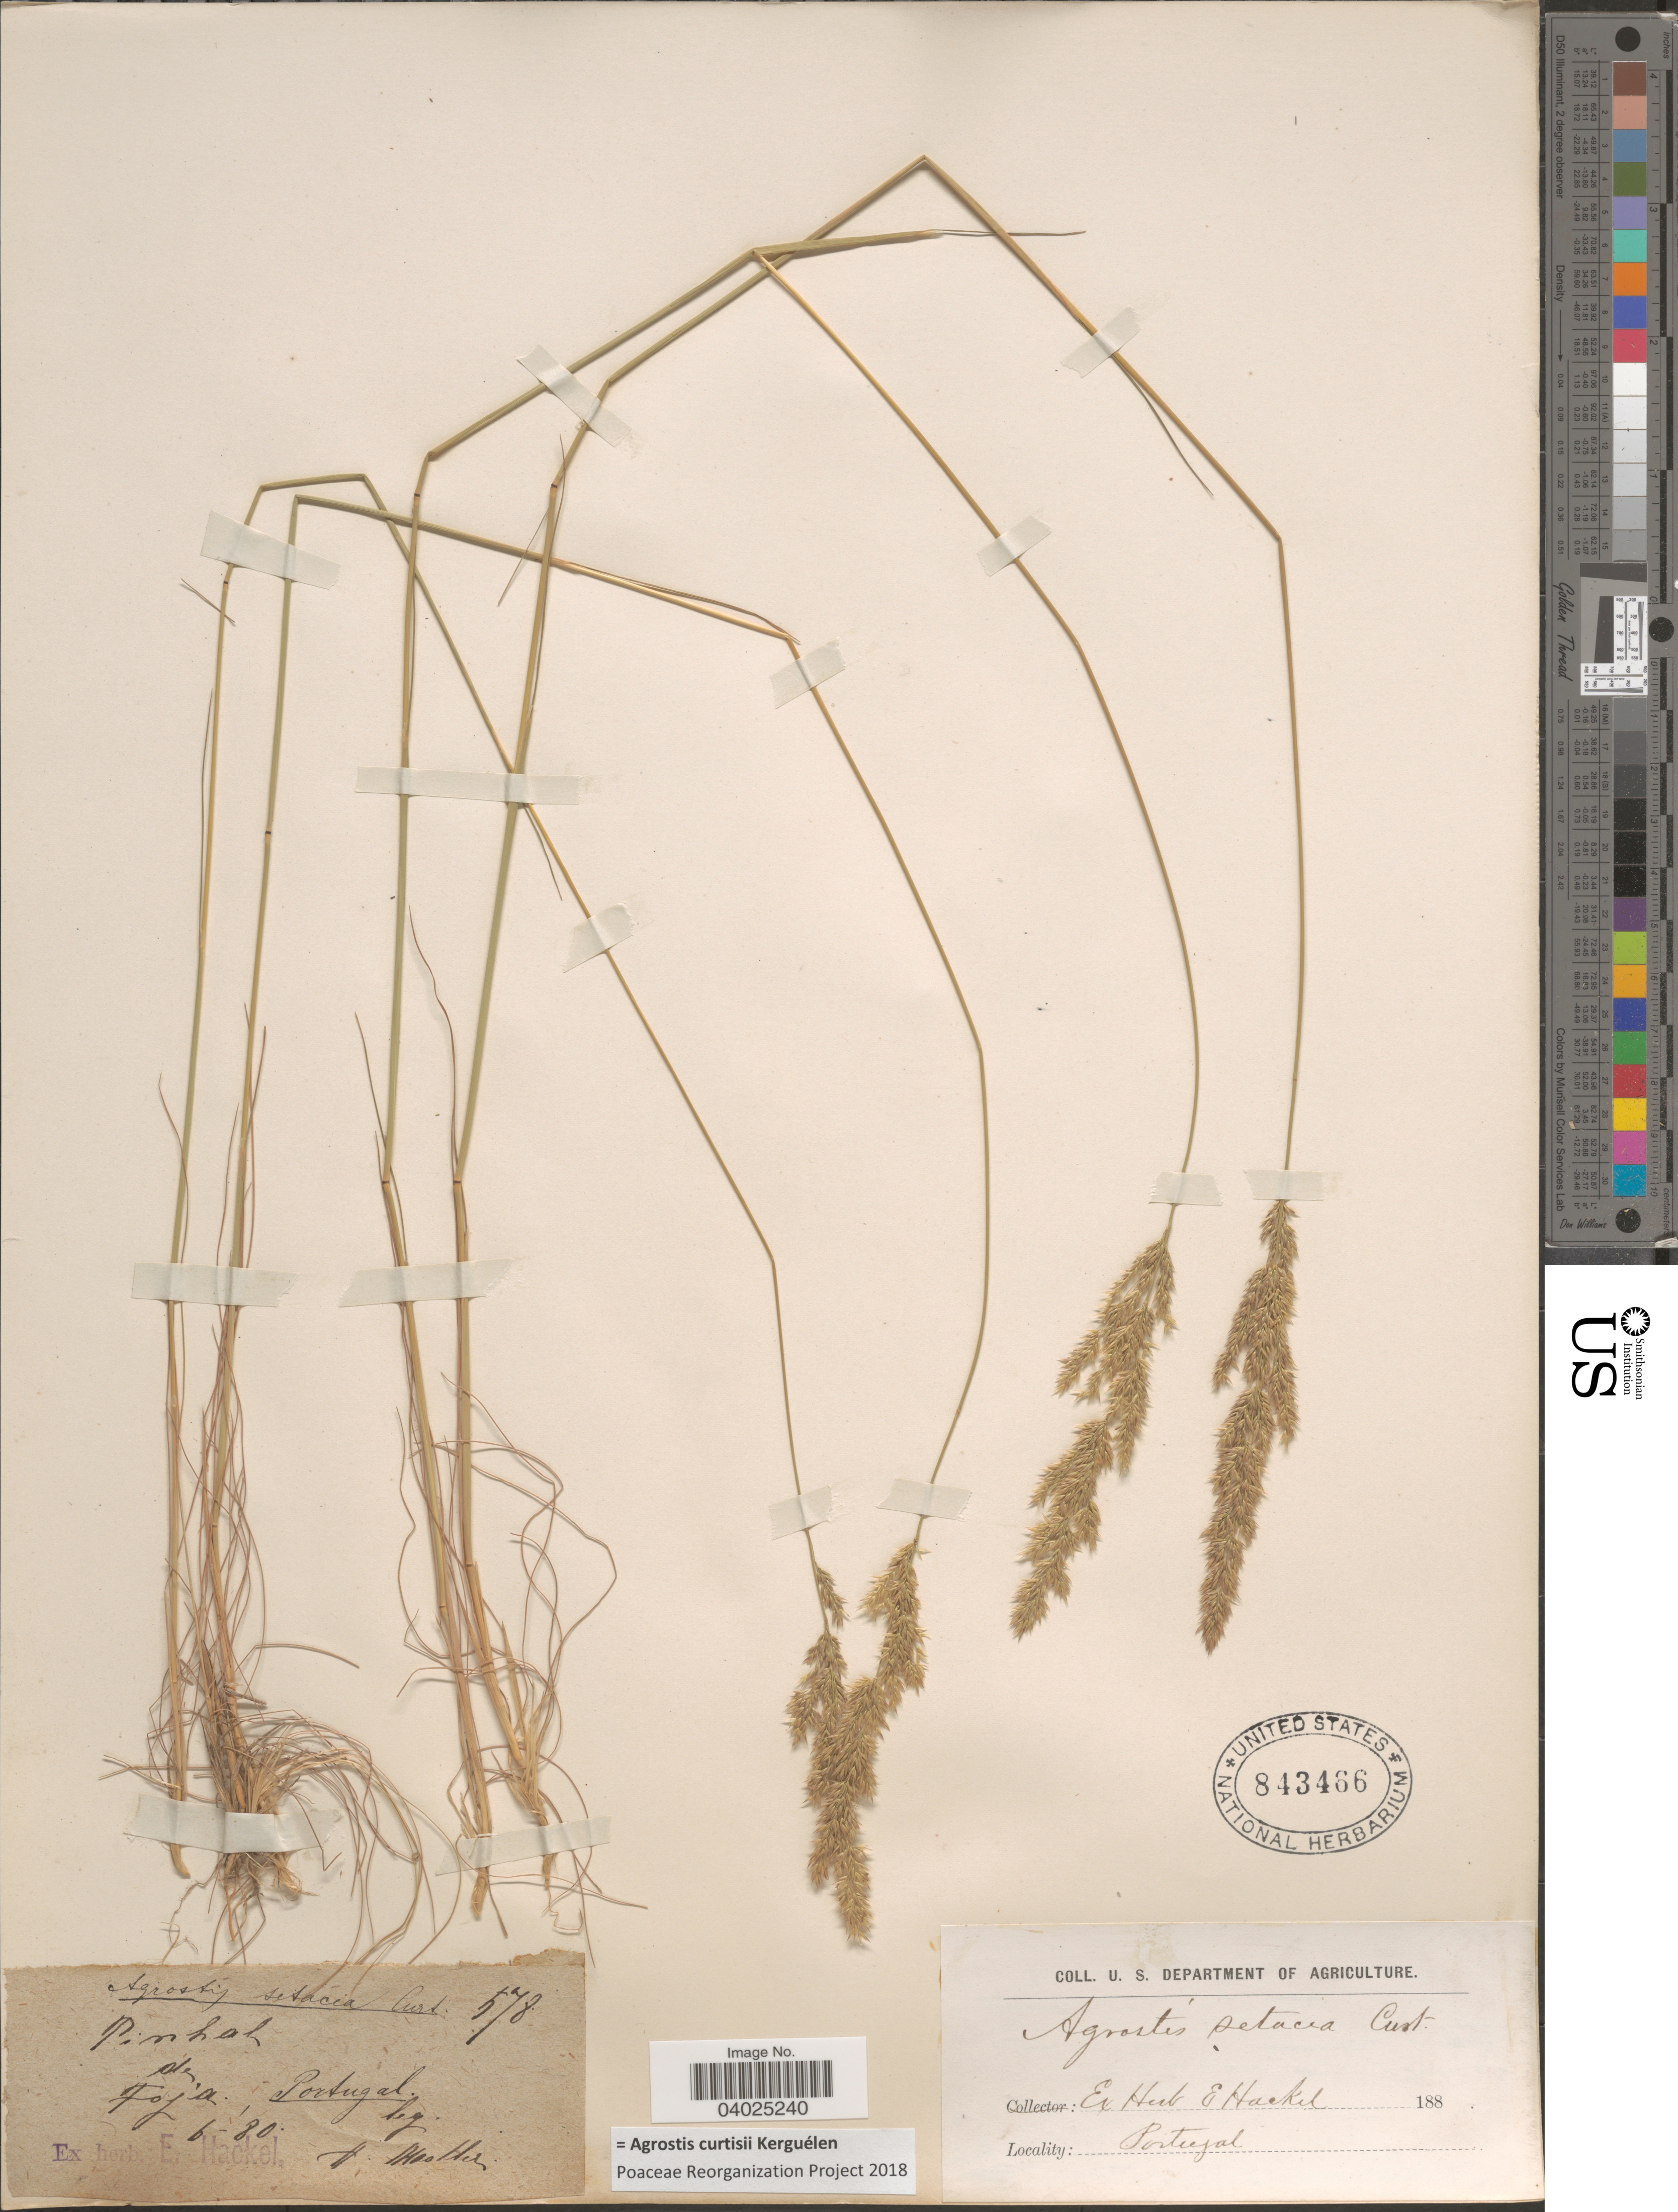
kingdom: Plantae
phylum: Tracheophyta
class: Liliopsida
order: Poales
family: Poaceae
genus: Alpagrostis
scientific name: Alpagrostis curtisii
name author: (Kerguélen) P.M. Peterson et al.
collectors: A. Moller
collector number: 578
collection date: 1880-06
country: Portugal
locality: Pinhal de Foja.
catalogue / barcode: US 843466